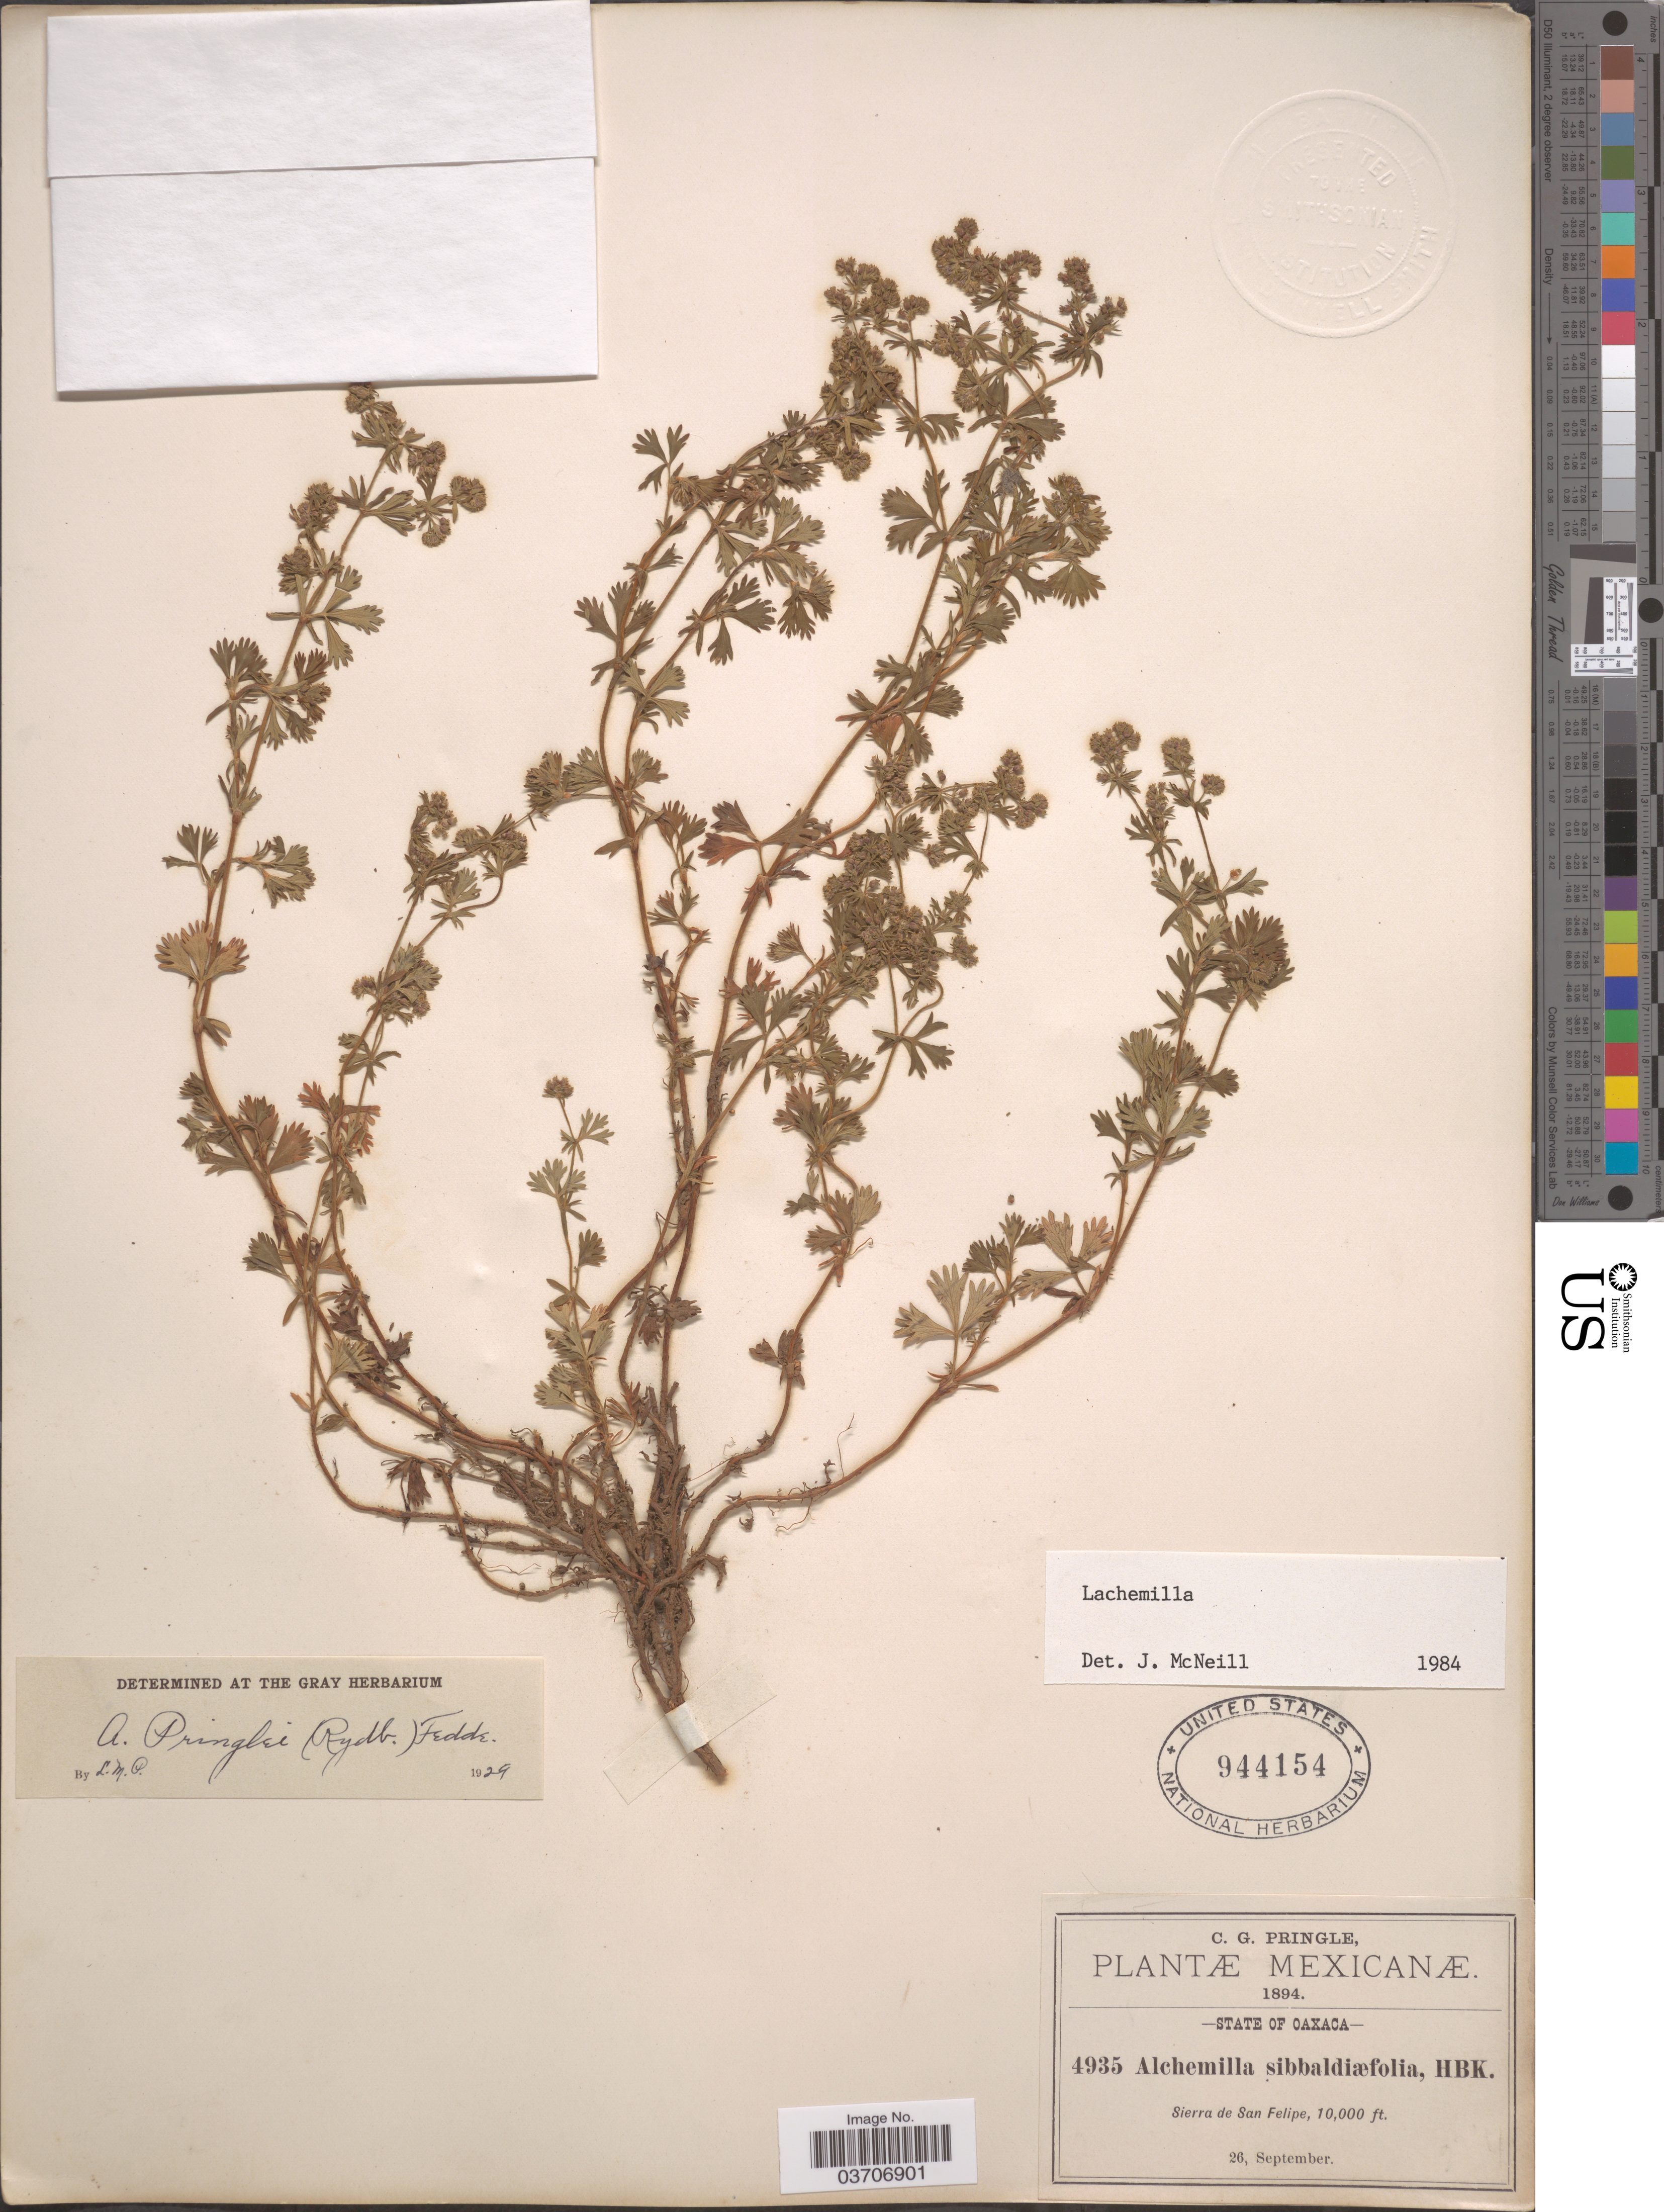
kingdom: Plantae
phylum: Tracheophyta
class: Magnoliopsida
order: Rosales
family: Rosaceae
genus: Lachemilla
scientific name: Lachemilla sp.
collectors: C. G. Pringle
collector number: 4935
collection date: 1894-09-26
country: Mexico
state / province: Oaxaca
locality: Sierra de San Felipe.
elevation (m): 3048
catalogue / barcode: US 944154